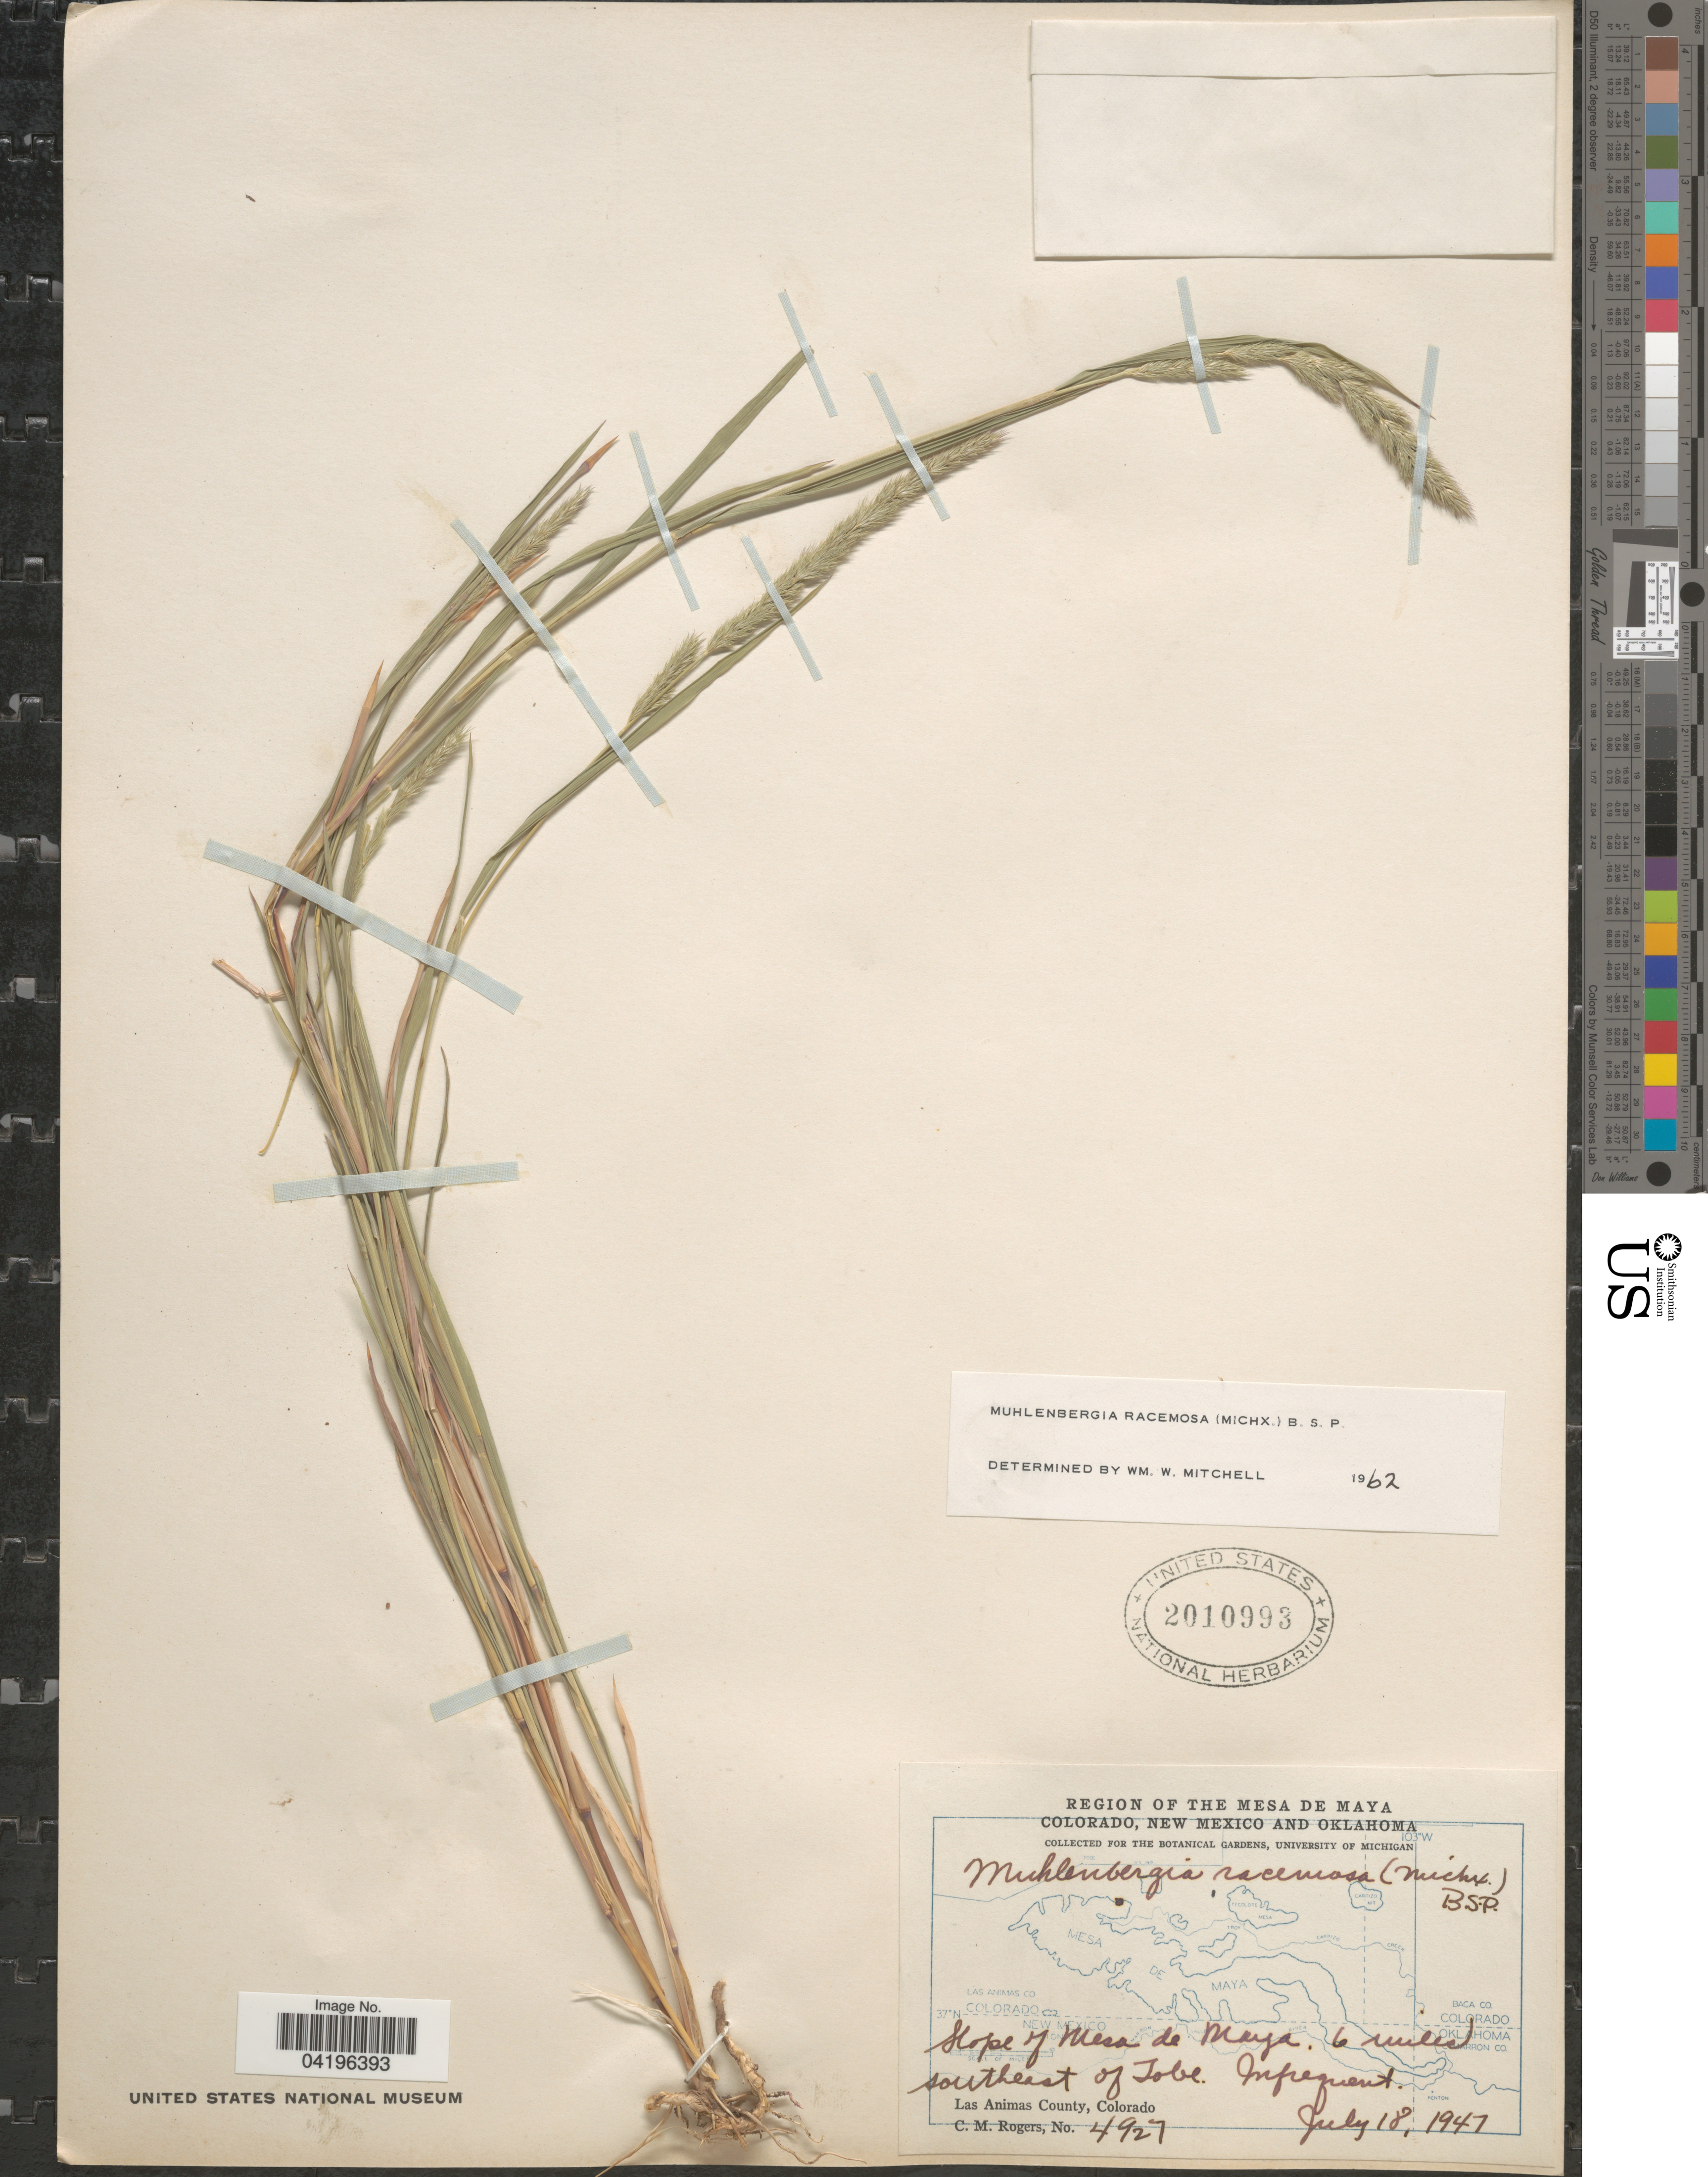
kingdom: Plantae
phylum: Tracheophyta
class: Liliopsida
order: Poales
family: Poaceae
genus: Muhlenbergia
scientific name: Muhlenbergia racemosa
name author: (Michx.) Britton et al.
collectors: C. M. Rogers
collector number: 4927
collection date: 1947-07-18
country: United States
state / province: Colorado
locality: Region of the Mesa de Maya. Slope of Mesa de Maya. 6 miles southeast of Tobe. Las Animas County.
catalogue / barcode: US 2010993